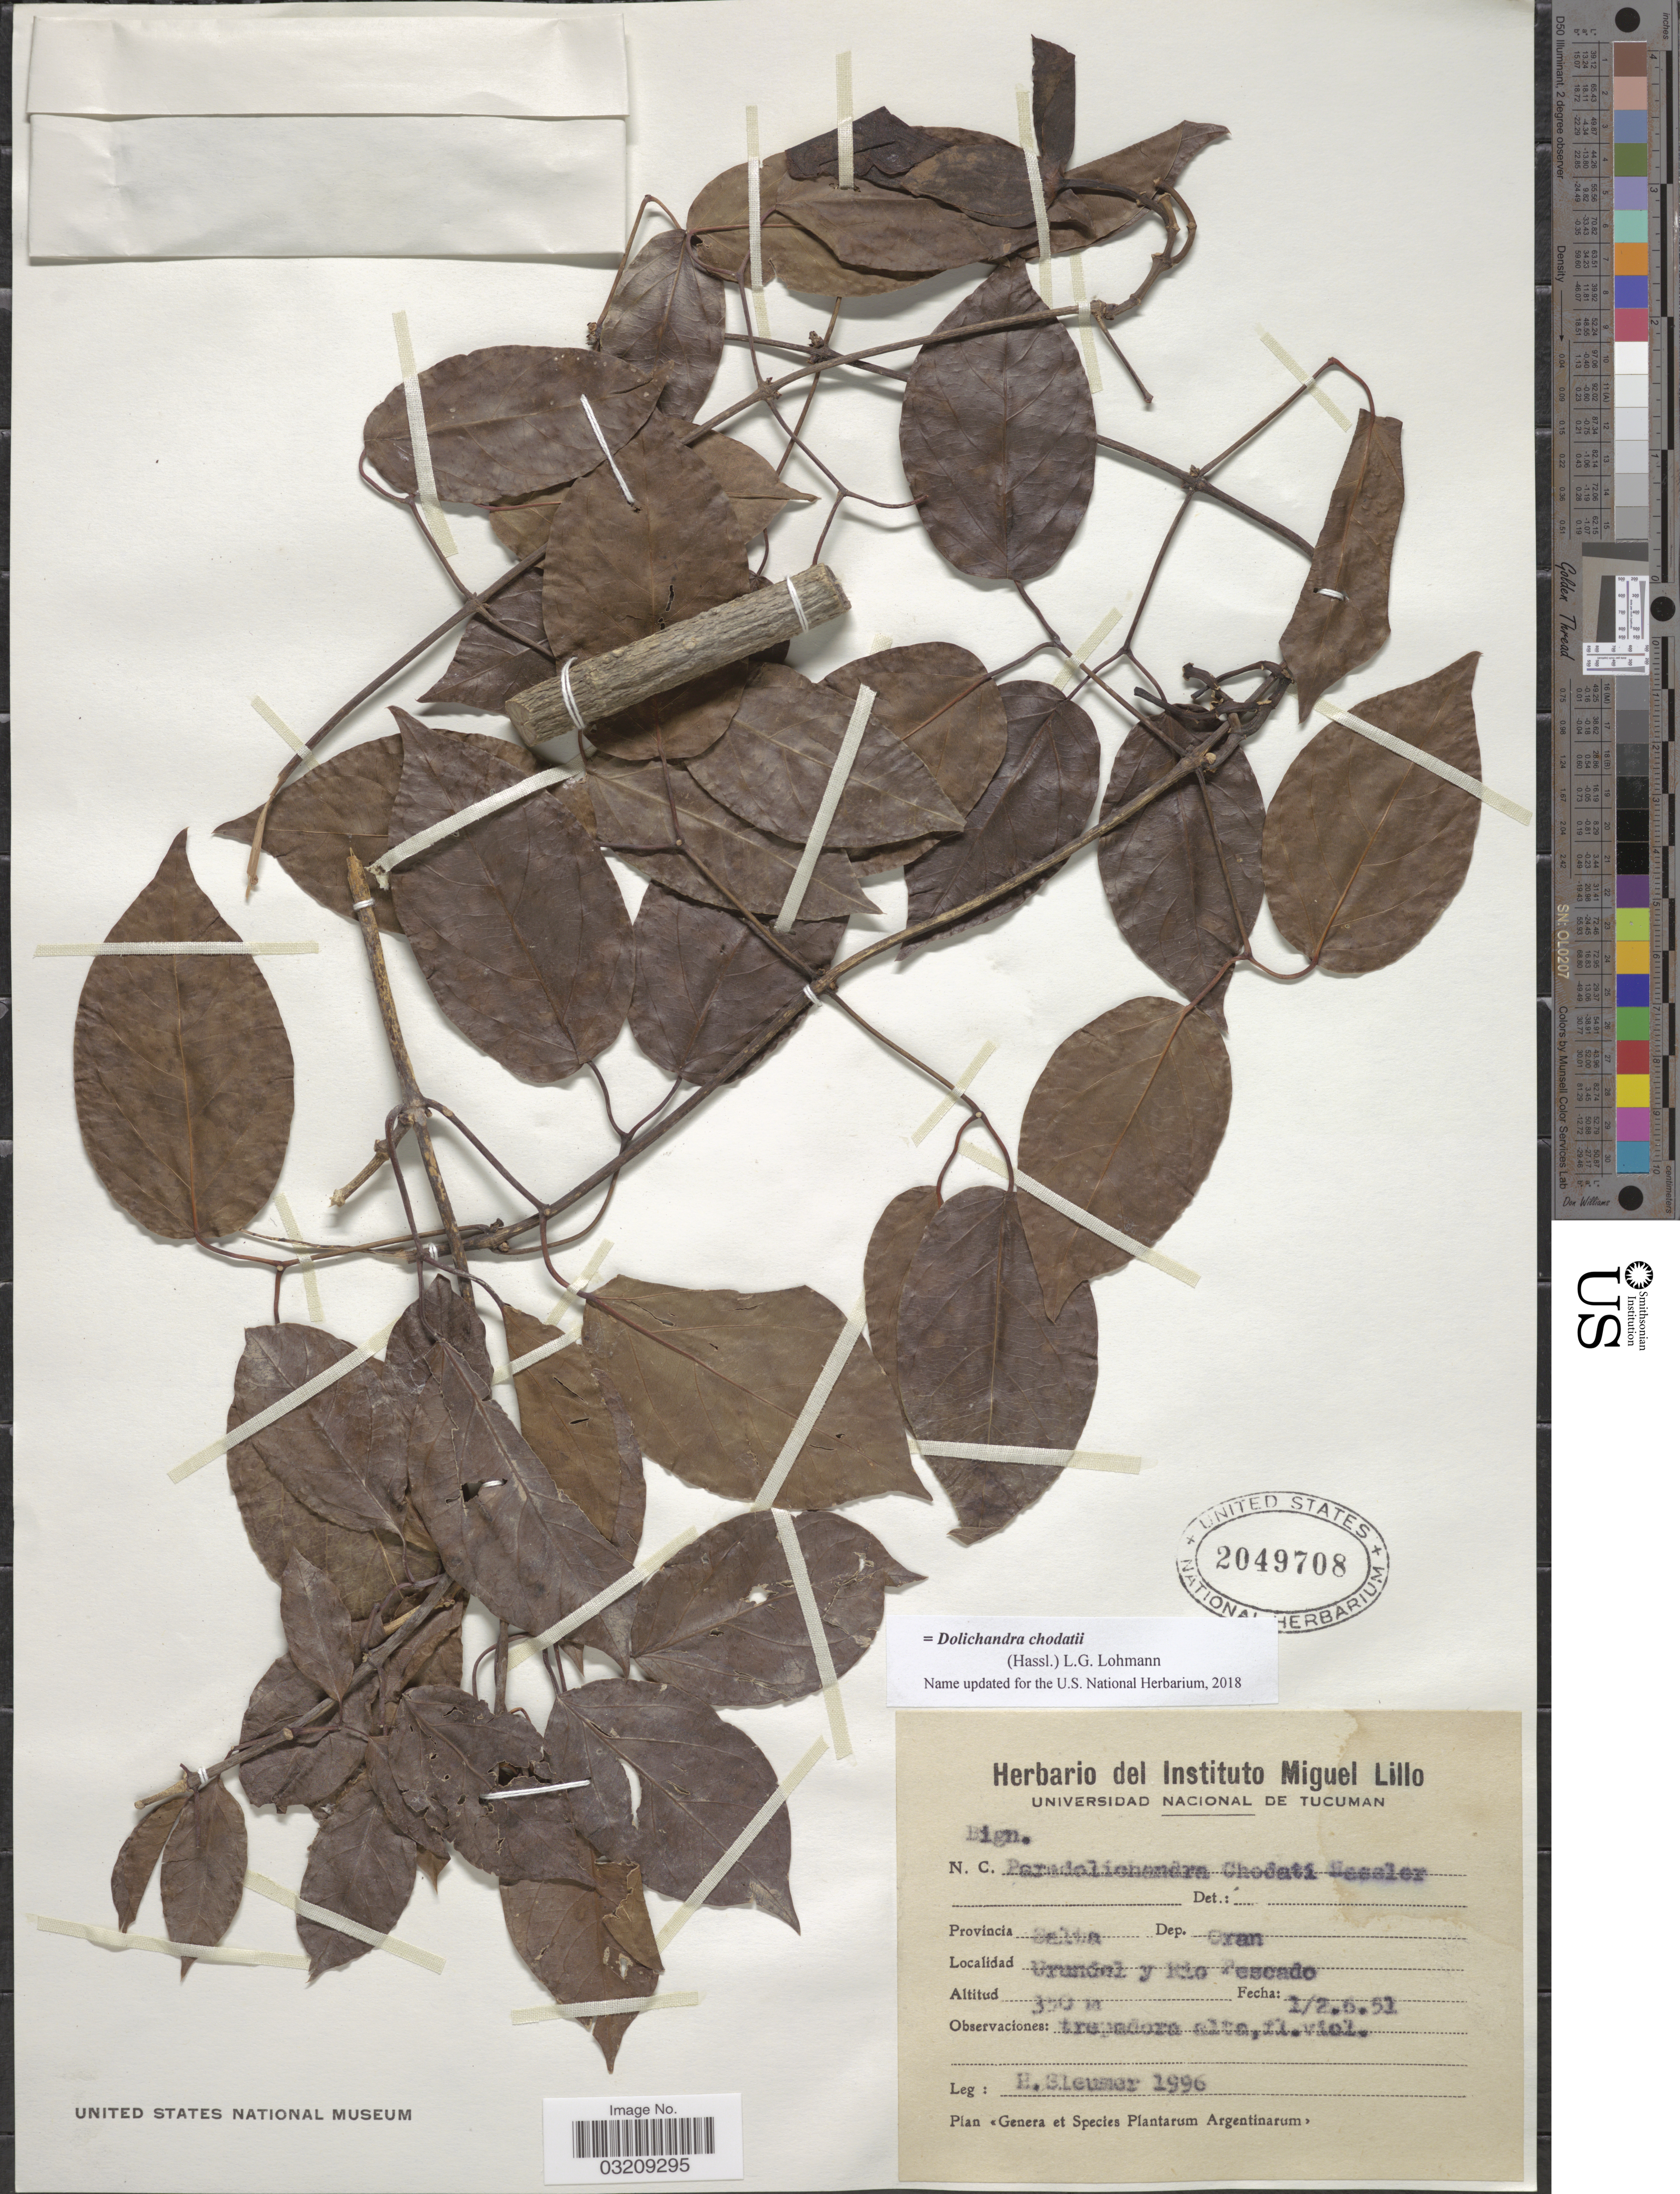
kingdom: Plantae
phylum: Tracheophyta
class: Magnoliopsida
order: Lamiales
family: Bignoniaceae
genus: Dolichandra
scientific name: Dolichandra chodatii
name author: (Hassl.) L.G. Lohmann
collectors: H. O. Sleumer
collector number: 1996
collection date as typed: Transcribed d/m/y: 1/6/51 to 2/6/51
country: Argentina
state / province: Salta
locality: Dep. Oran. Urundal y Rio Fescado.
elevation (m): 350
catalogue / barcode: US 2049708